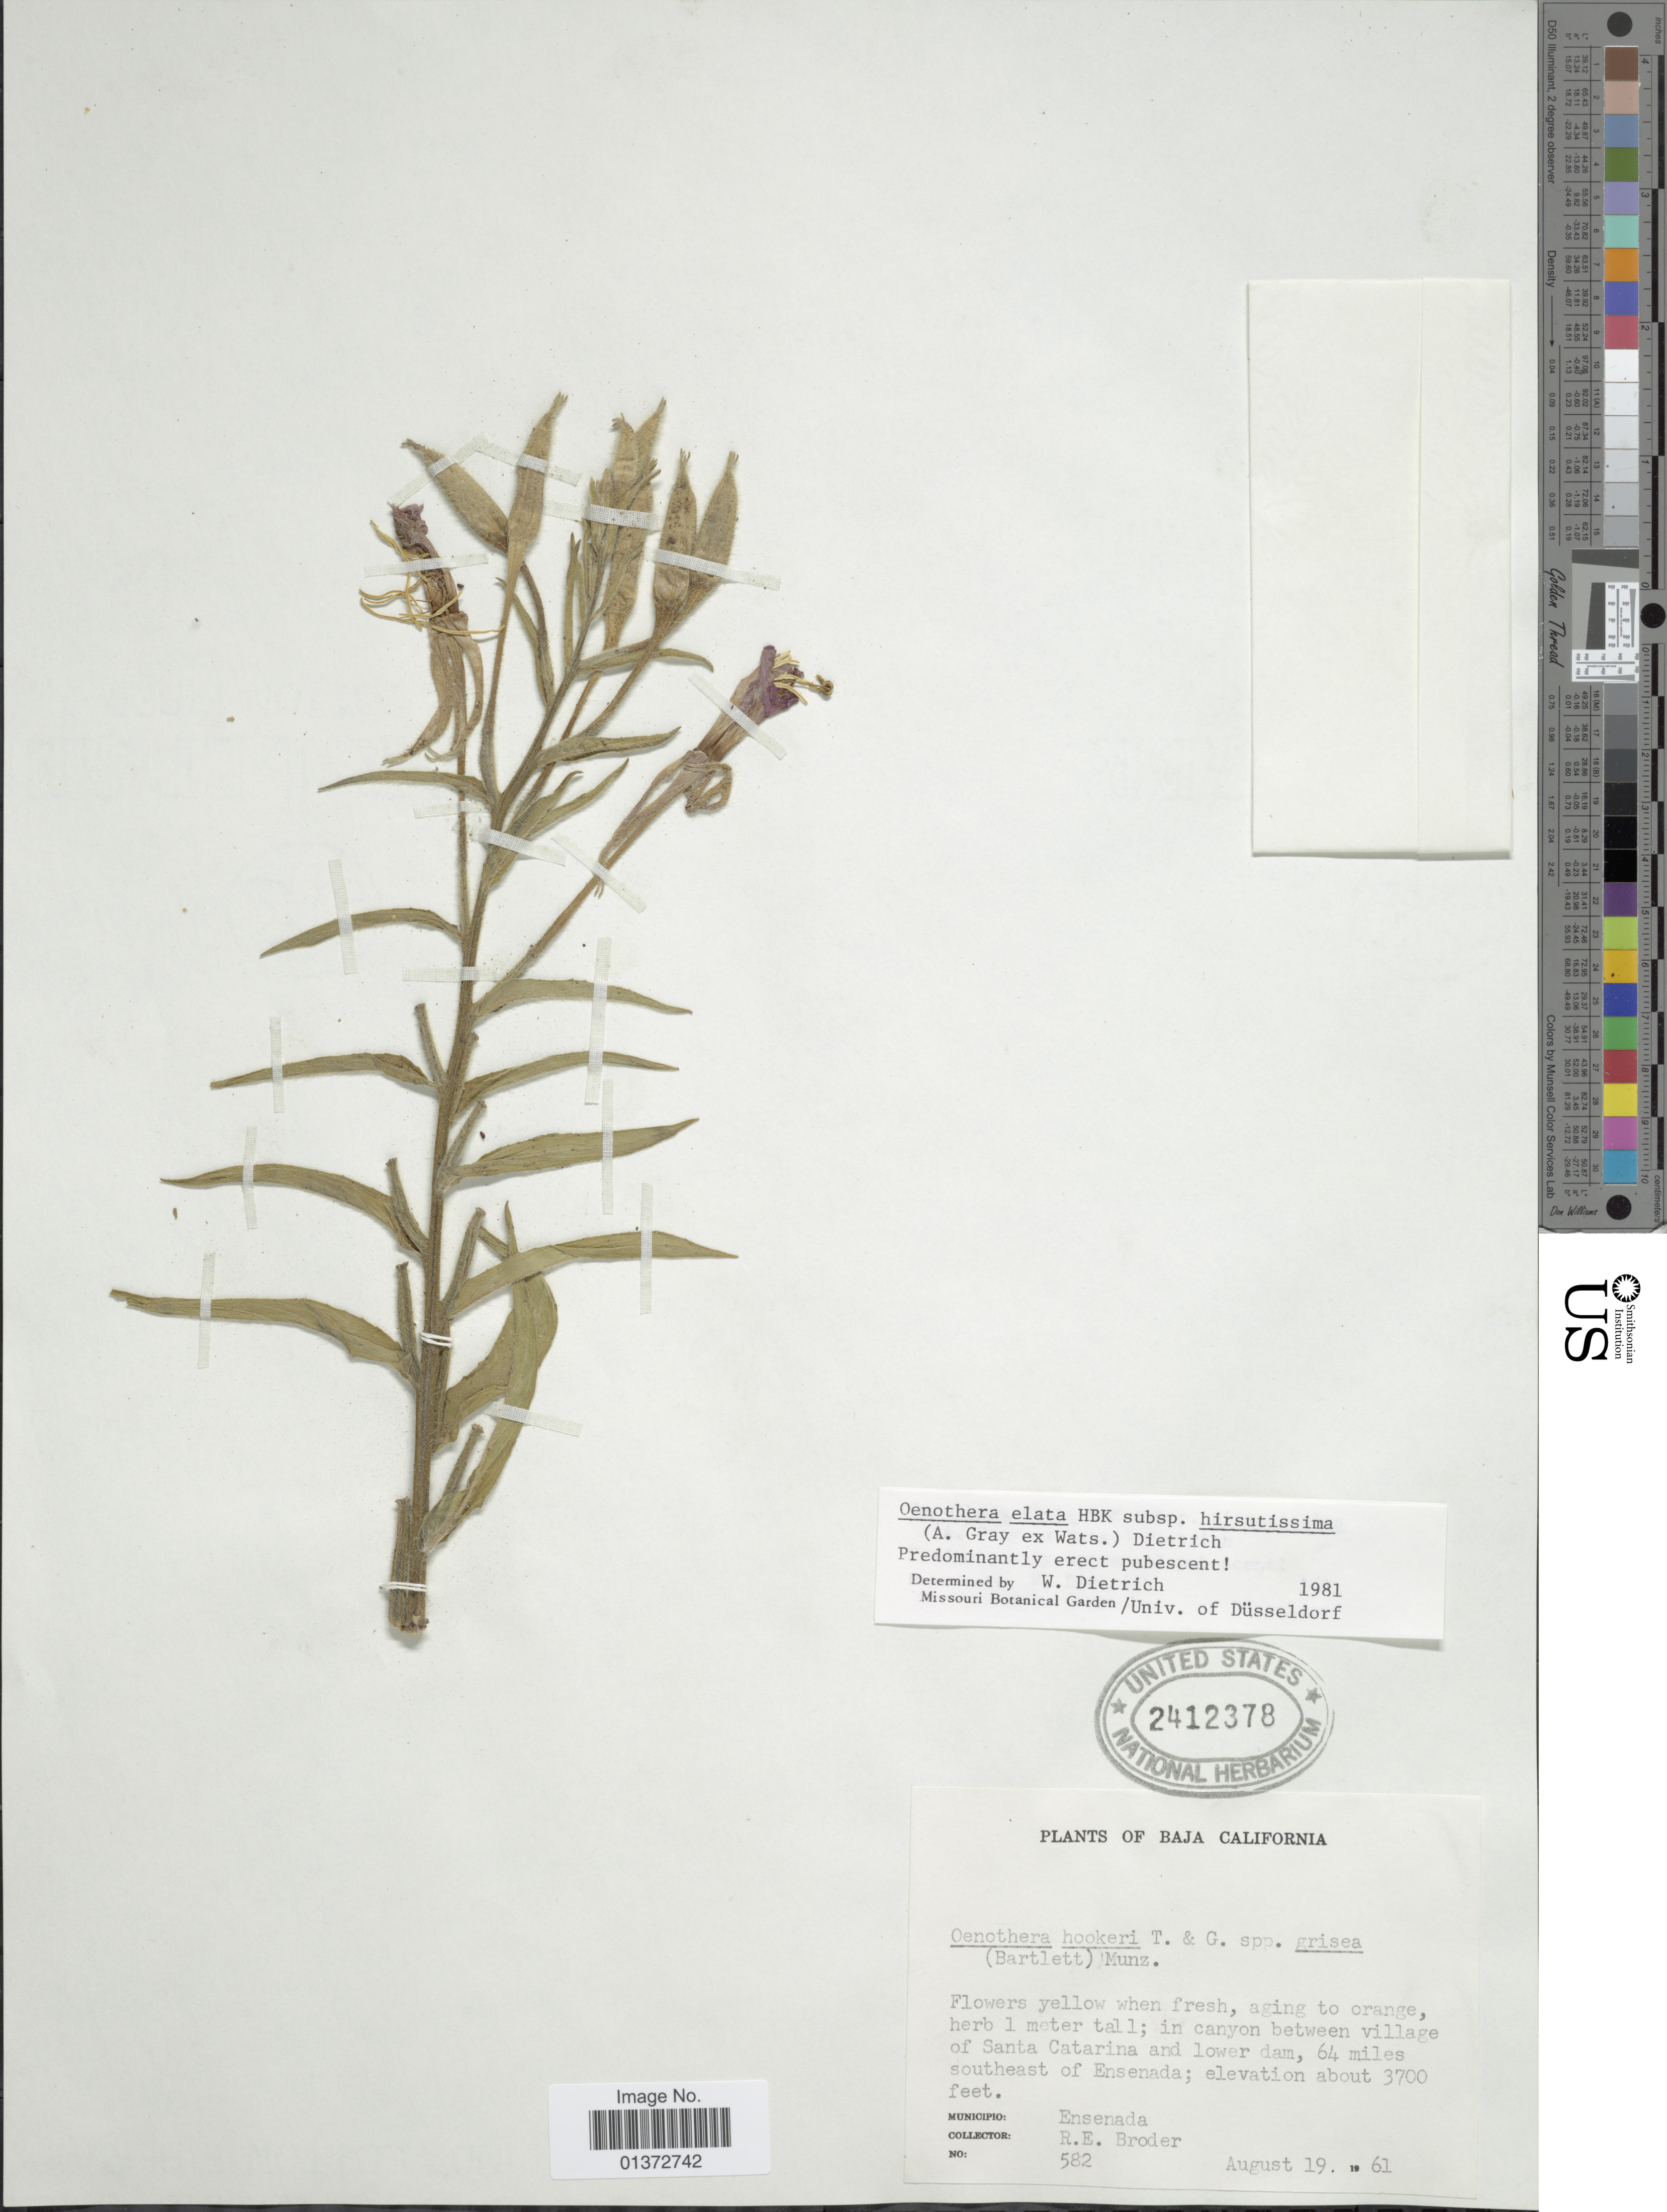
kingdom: Plantae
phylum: Tracheophyta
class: Magnoliopsida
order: Myrtales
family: Onagraceae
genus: Oenothera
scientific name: Oenothera elata subsp. hirsutissima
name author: (A. Gray ex S. Watson) W. Dietr.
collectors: R. Broder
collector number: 582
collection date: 1961-08-19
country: Mexico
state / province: Baja California Norte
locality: In canyon between village of Santa Catarina and lower dam, 64 miles southeast of Ensenada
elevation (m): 1128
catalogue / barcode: US 2412378